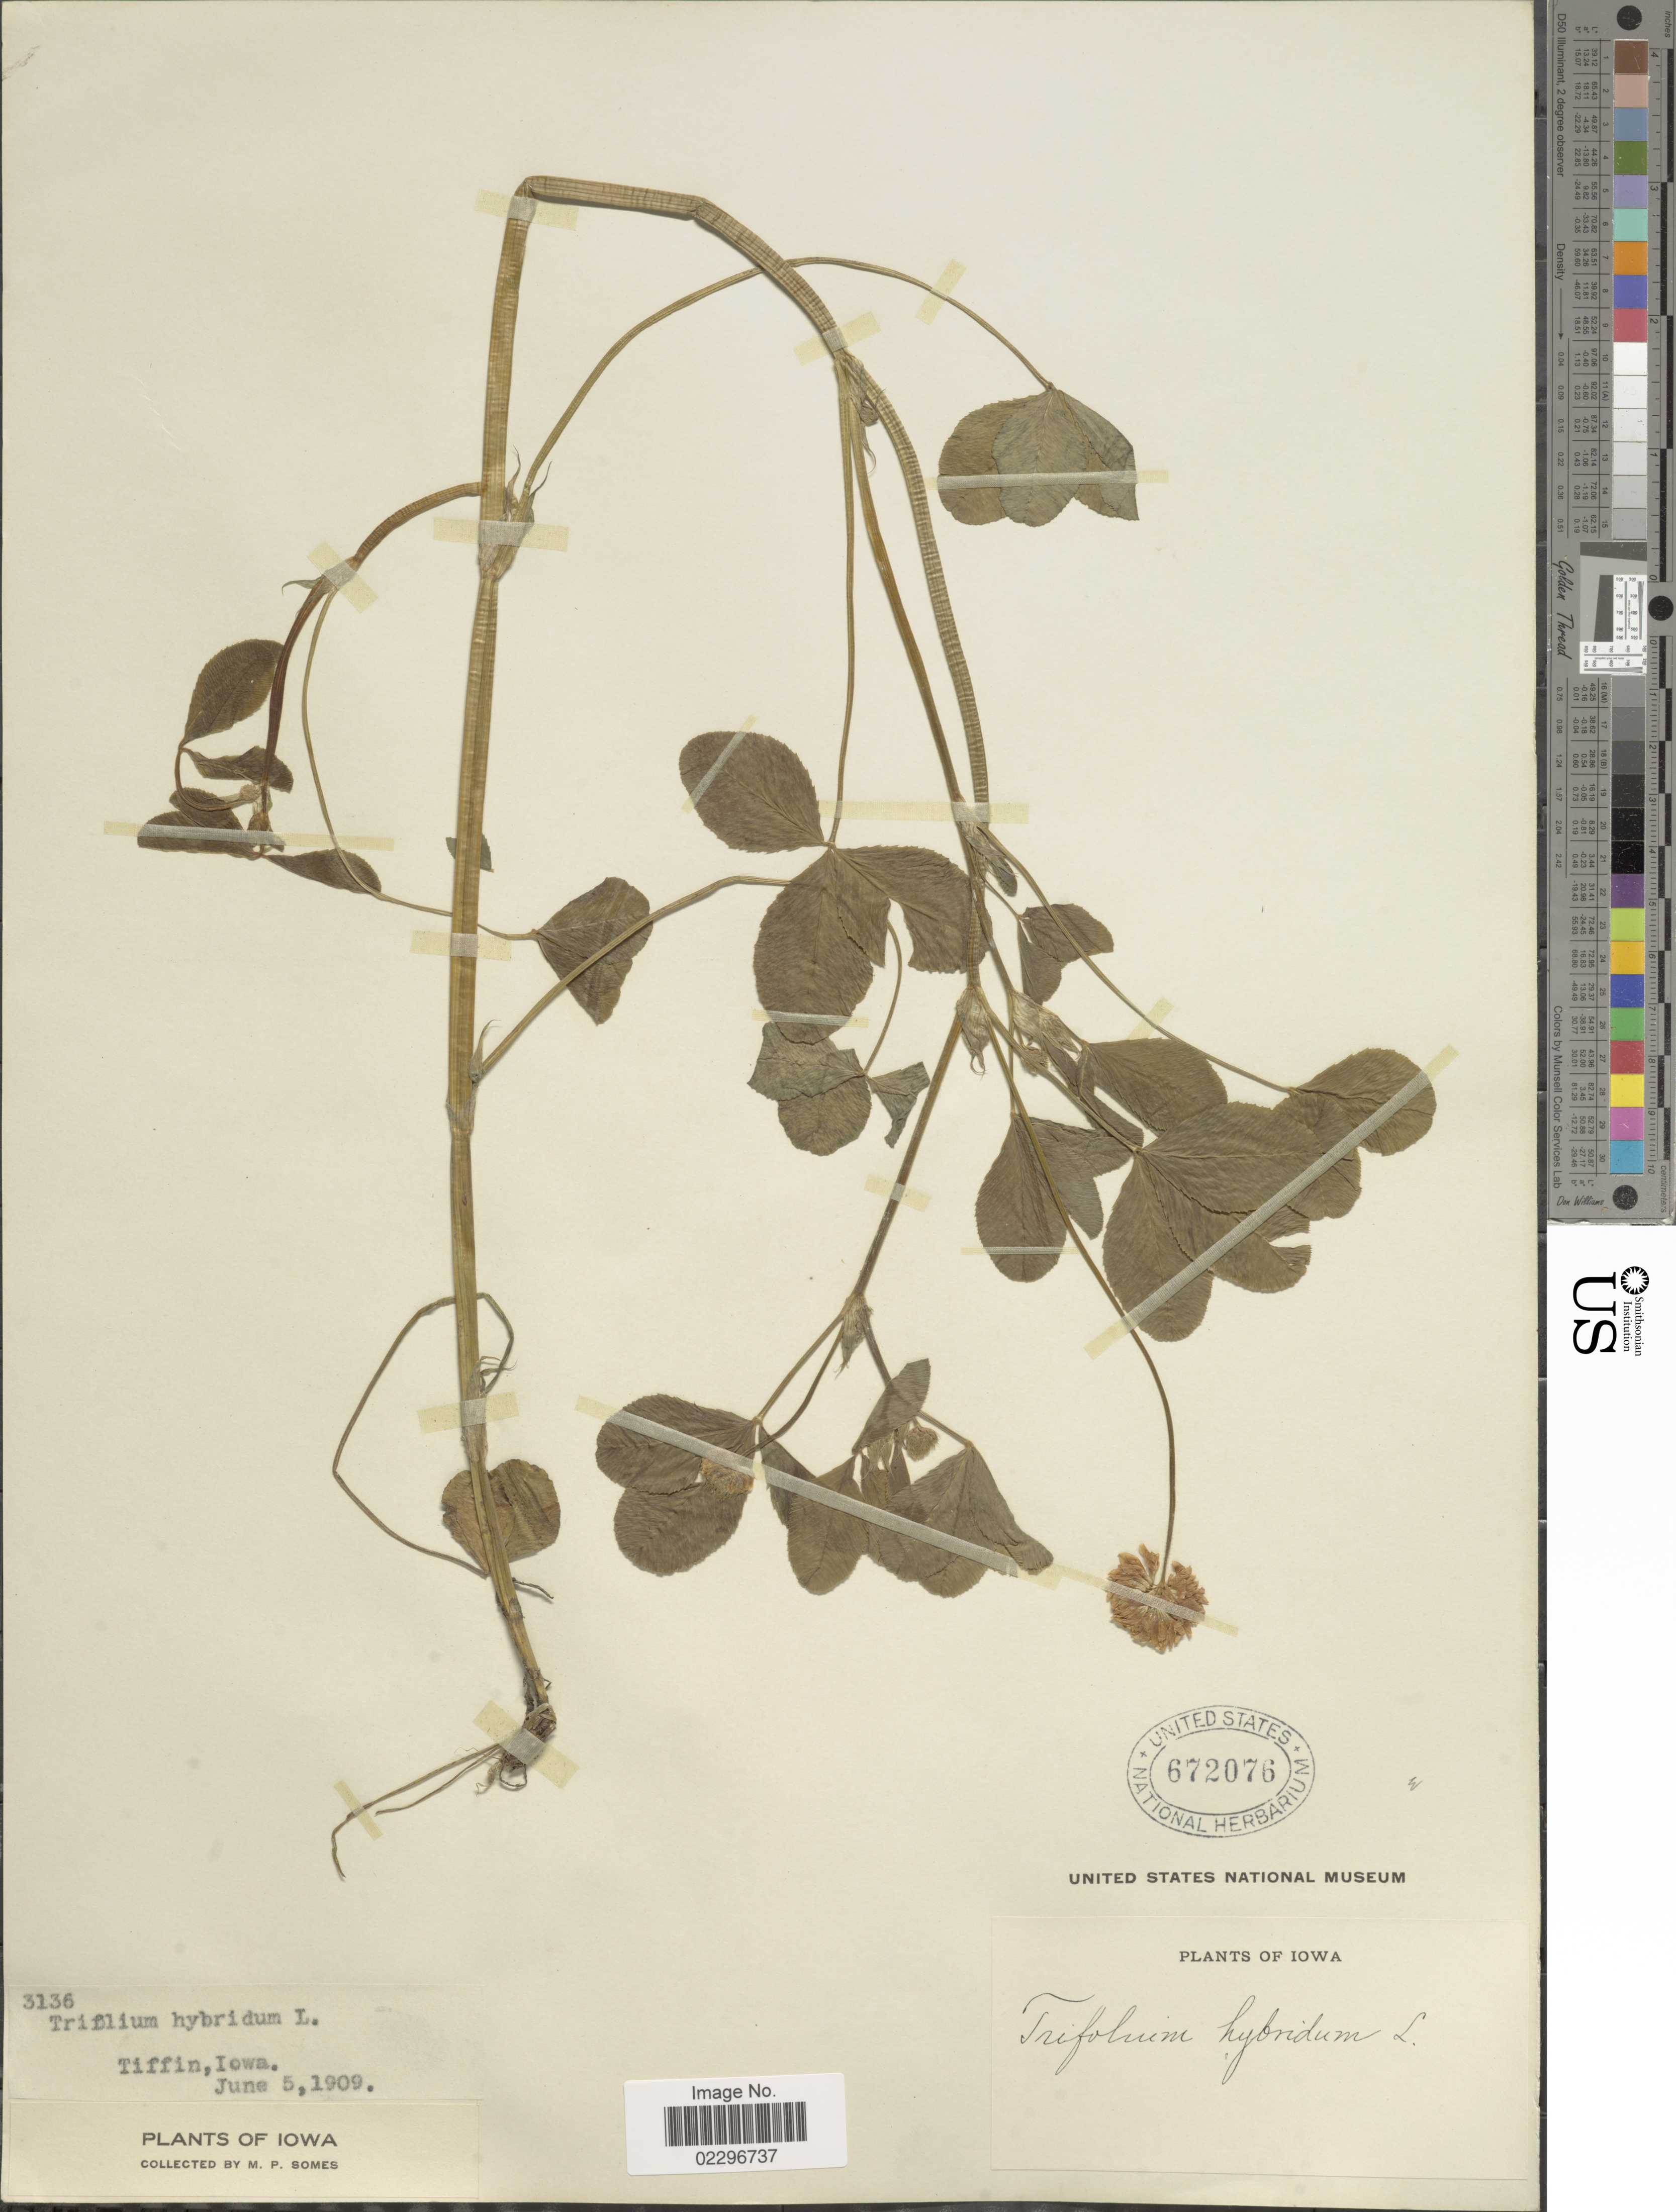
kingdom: Plantae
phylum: Tracheophyta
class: Magnoliopsida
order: Fabales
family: Fabaceae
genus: Trifolium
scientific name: Trifolium hybridum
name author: L.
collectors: M. Somes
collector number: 3136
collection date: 1909-06-05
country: United States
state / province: Iowa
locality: Tiffin.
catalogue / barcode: US 672076